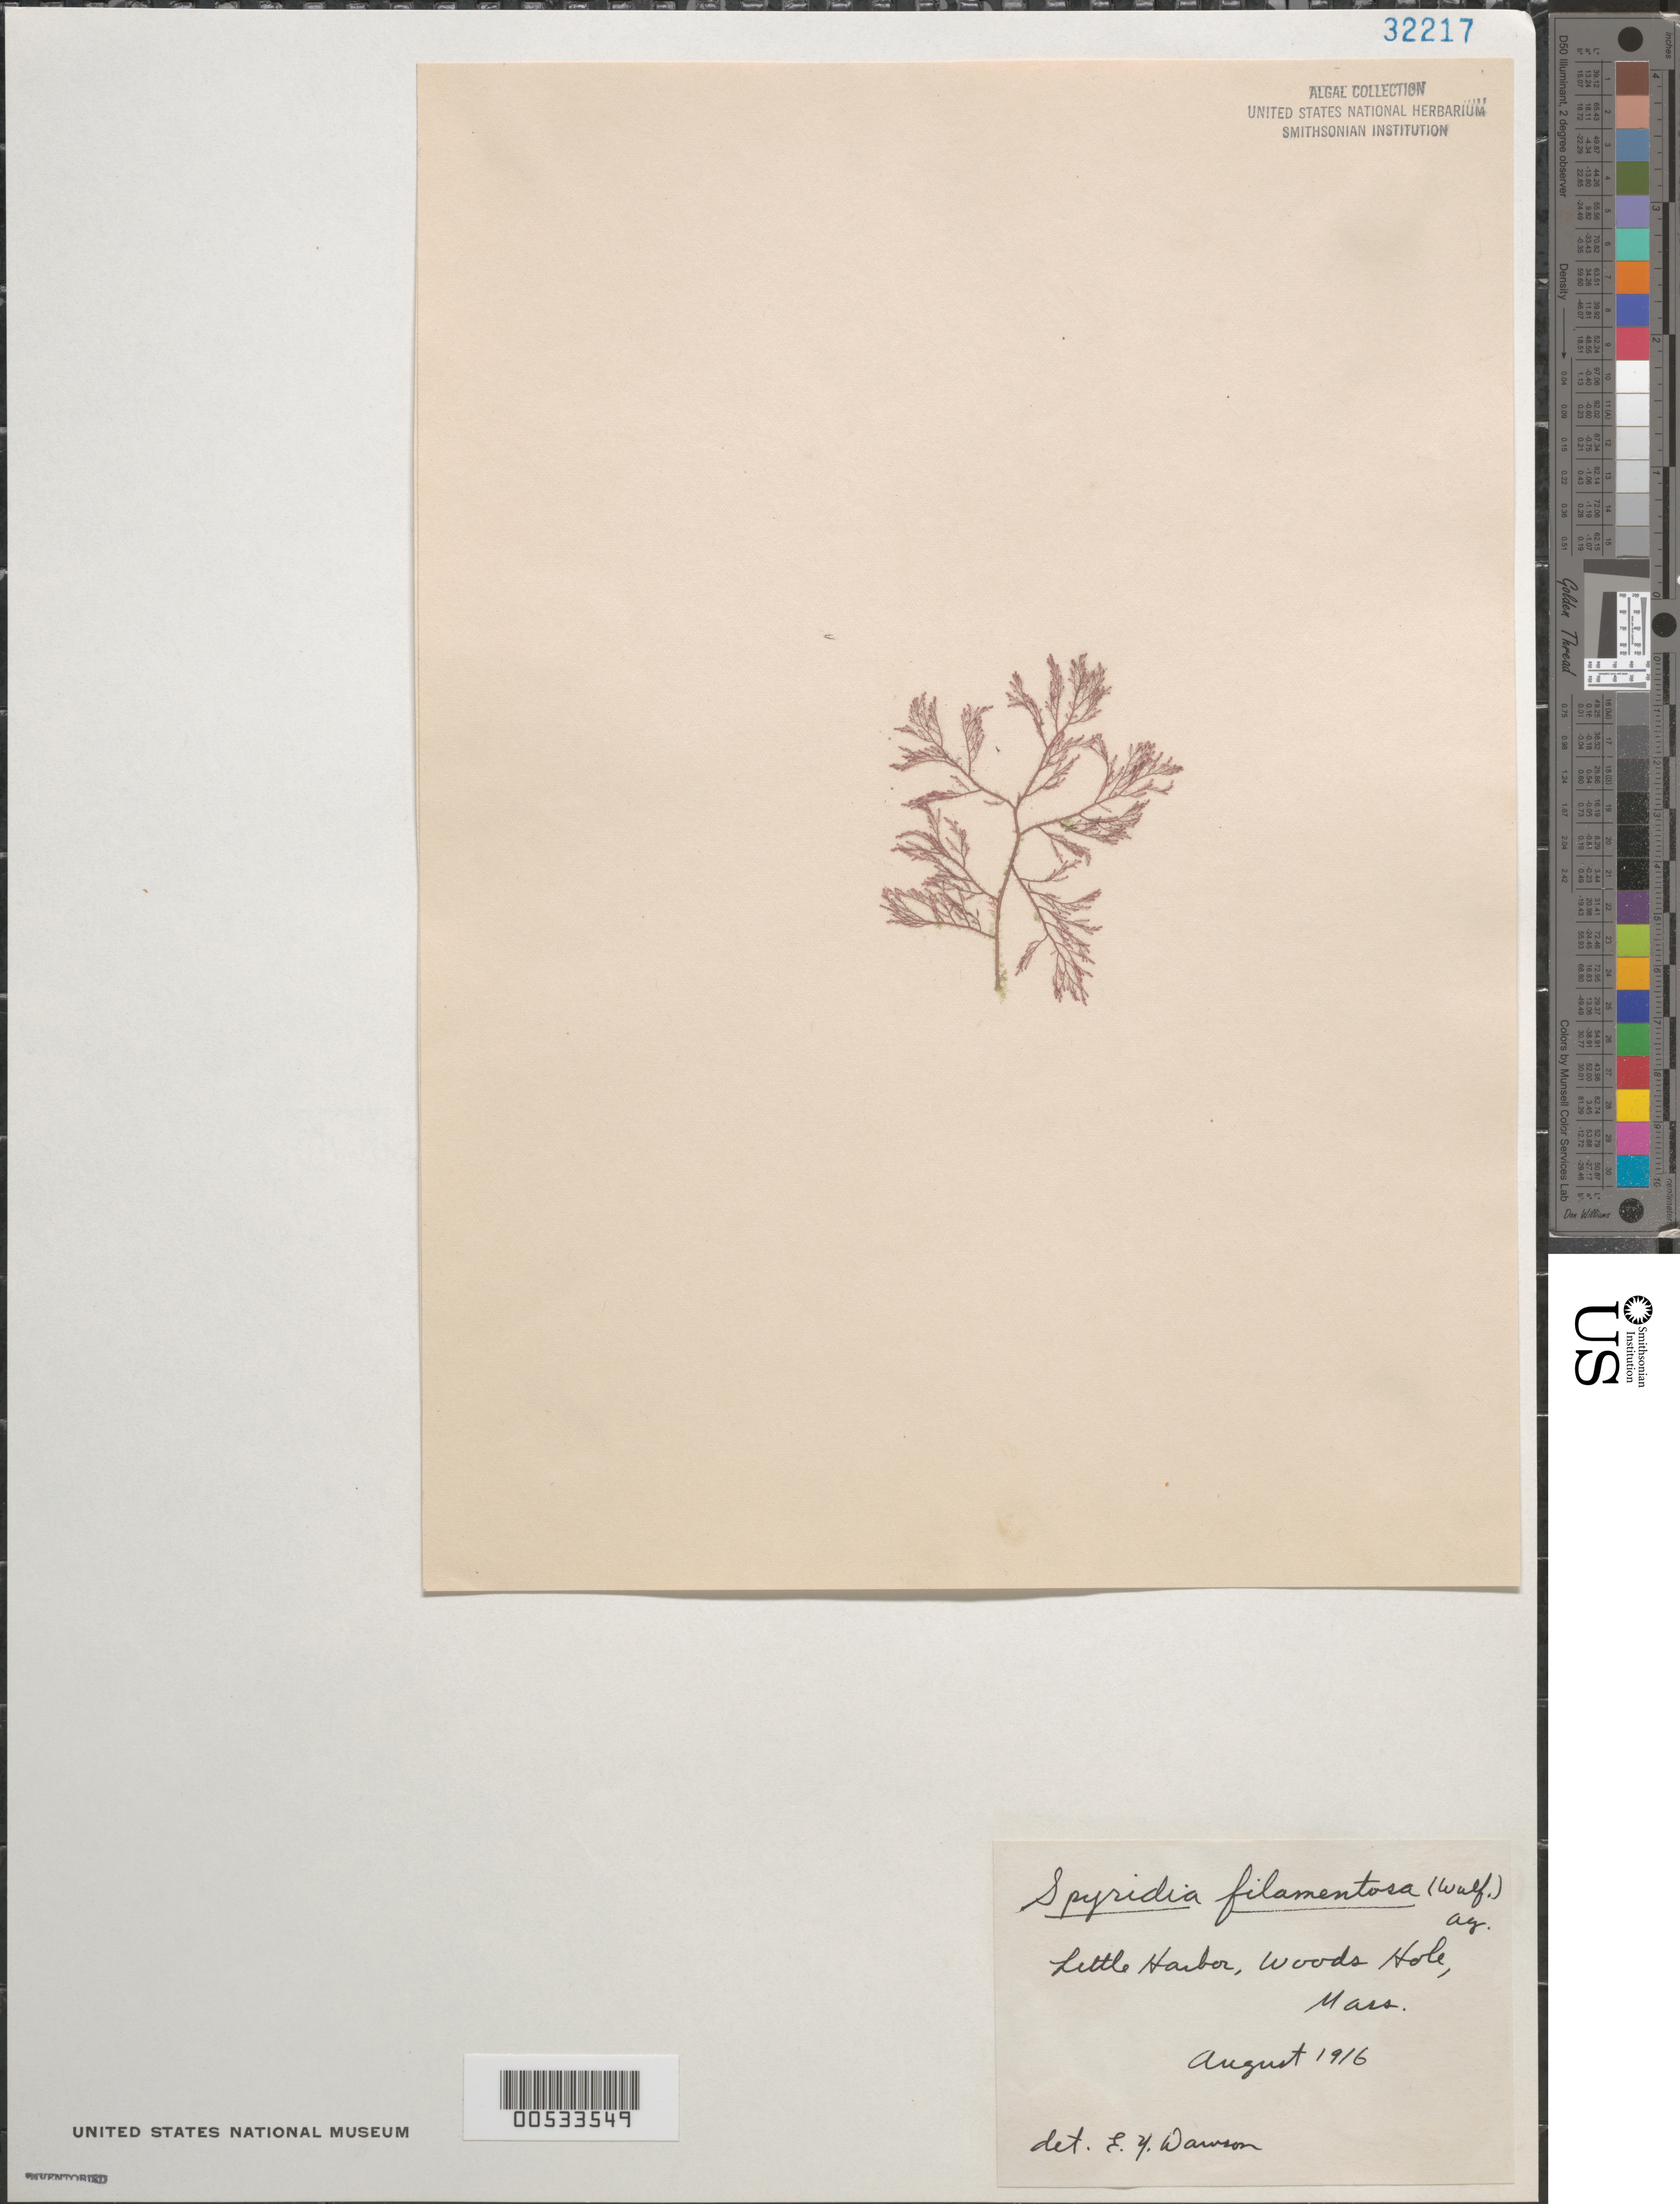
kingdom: Plantae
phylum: Rhodophyta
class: Florideophyceae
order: Ceramiales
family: Spyridiaceae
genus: Spyridia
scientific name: Spyridia filamentosa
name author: (Wulfen) Harv.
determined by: Dawson, E. Y.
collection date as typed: Aug 1916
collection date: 1916-08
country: United States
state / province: Massachusetts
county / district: Barnstable County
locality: Woods Hole, Little Harbor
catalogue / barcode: US 32217